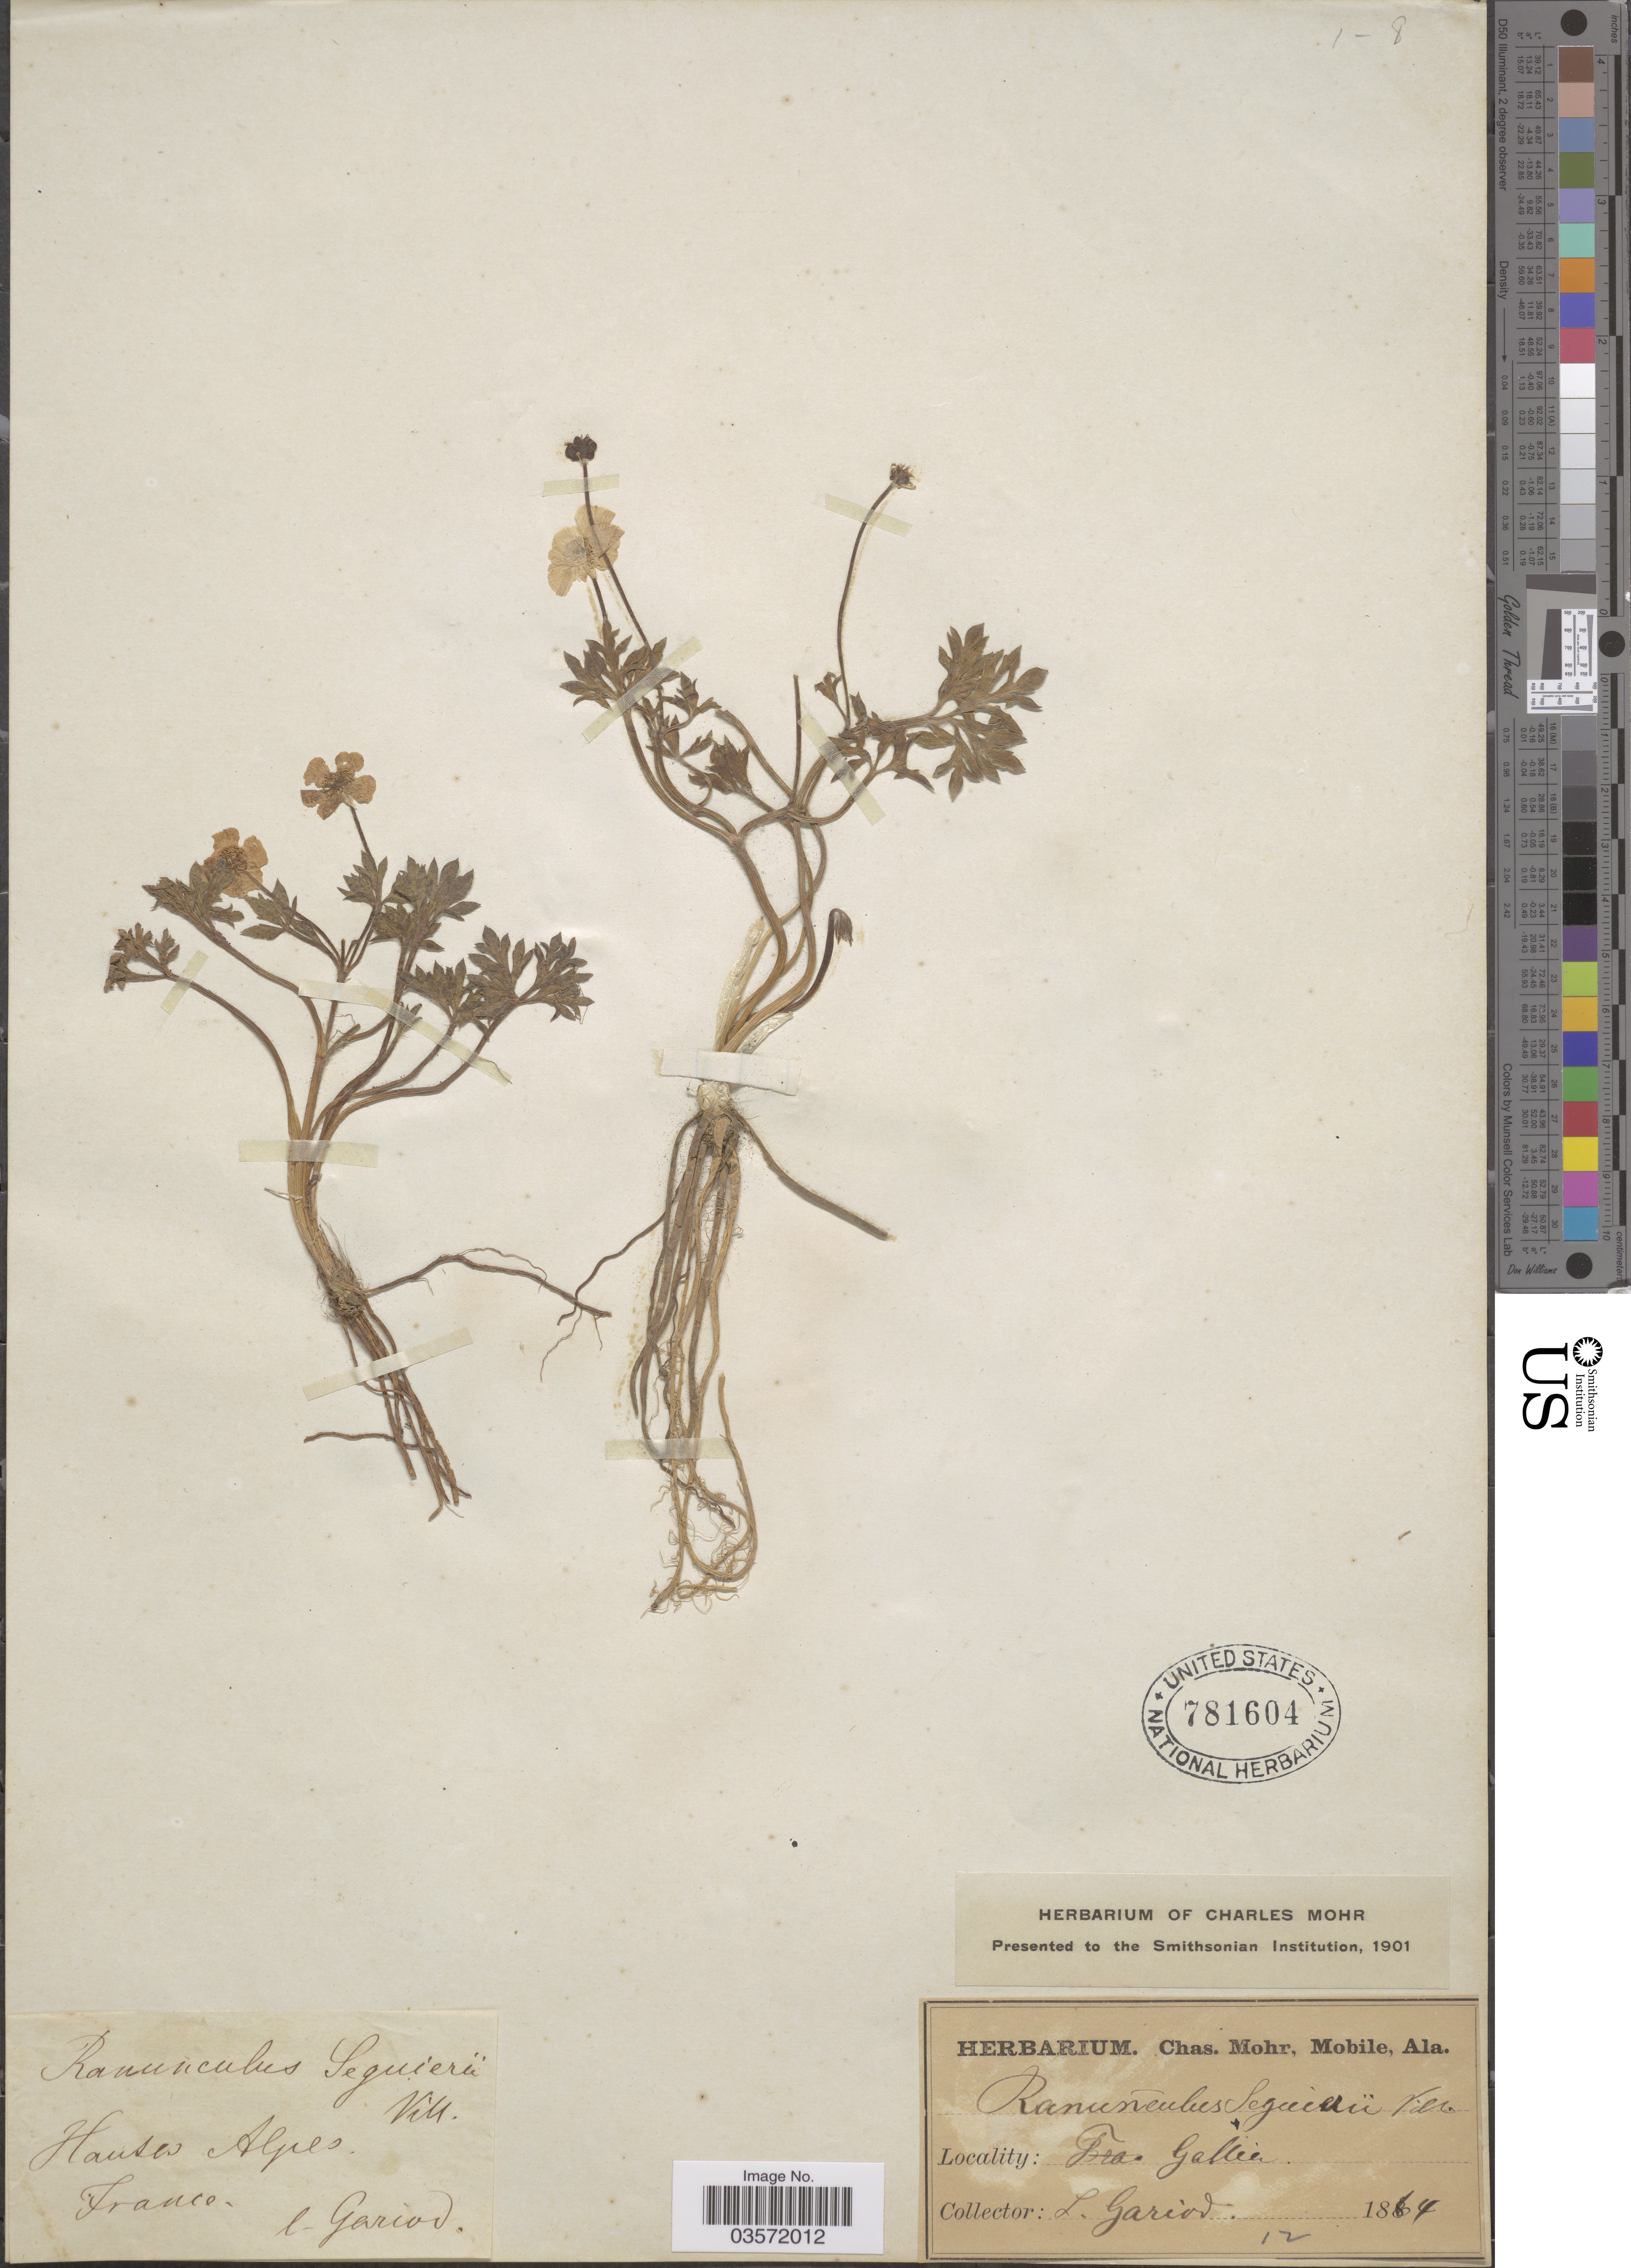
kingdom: Plantae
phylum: Tracheophyta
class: Magnoliopsida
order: Ranunculales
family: Ranunculaceae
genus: Ranunculus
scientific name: Ranunculus seguieri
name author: Vill.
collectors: L. Gariod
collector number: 12?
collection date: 1864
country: France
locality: Hautes Alpes. Gallia.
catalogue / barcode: US 781604